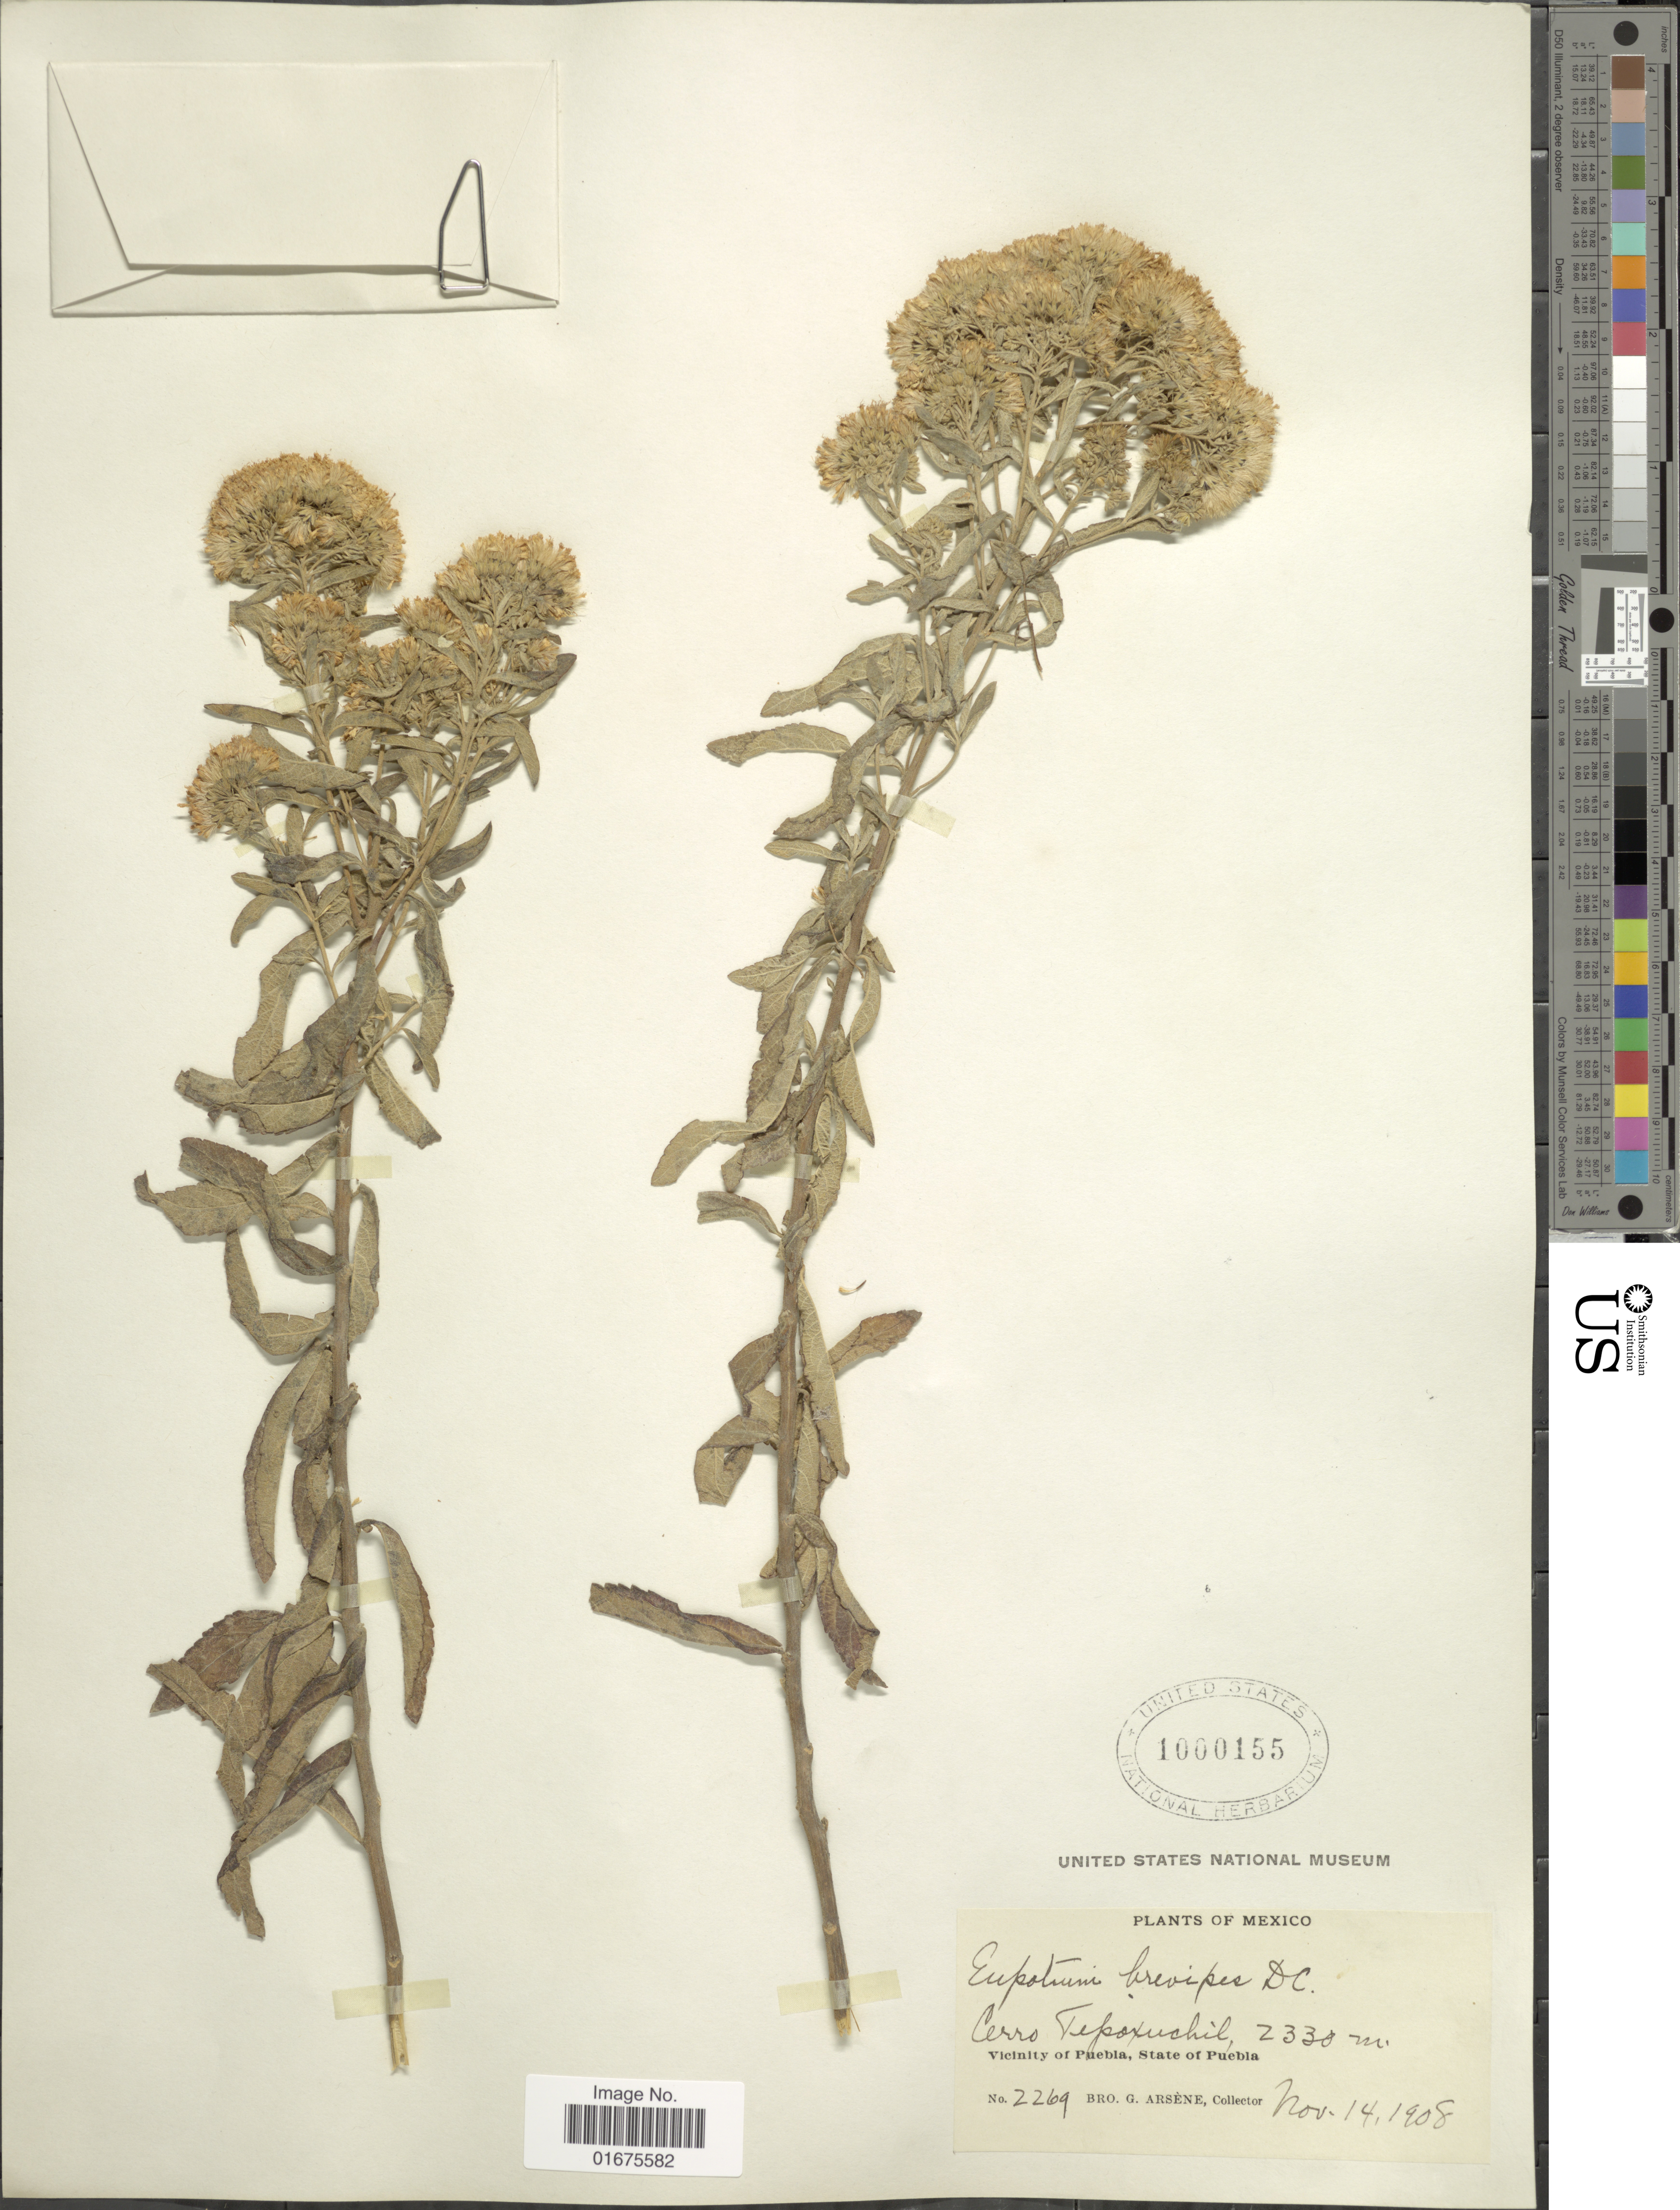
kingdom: Plantae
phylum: Tracheophyta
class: Magnoliopsida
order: Asterales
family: Asteraceae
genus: Ageratina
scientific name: Ageratina brevipes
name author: (DC.) R.M. King & H. Rob.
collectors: Bro. G. Arsène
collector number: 2269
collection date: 1908-11-14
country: Mexico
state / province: Puebla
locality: Cerro Tepoxuchil, Vicinity of Puebla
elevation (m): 2330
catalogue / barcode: US 1000155